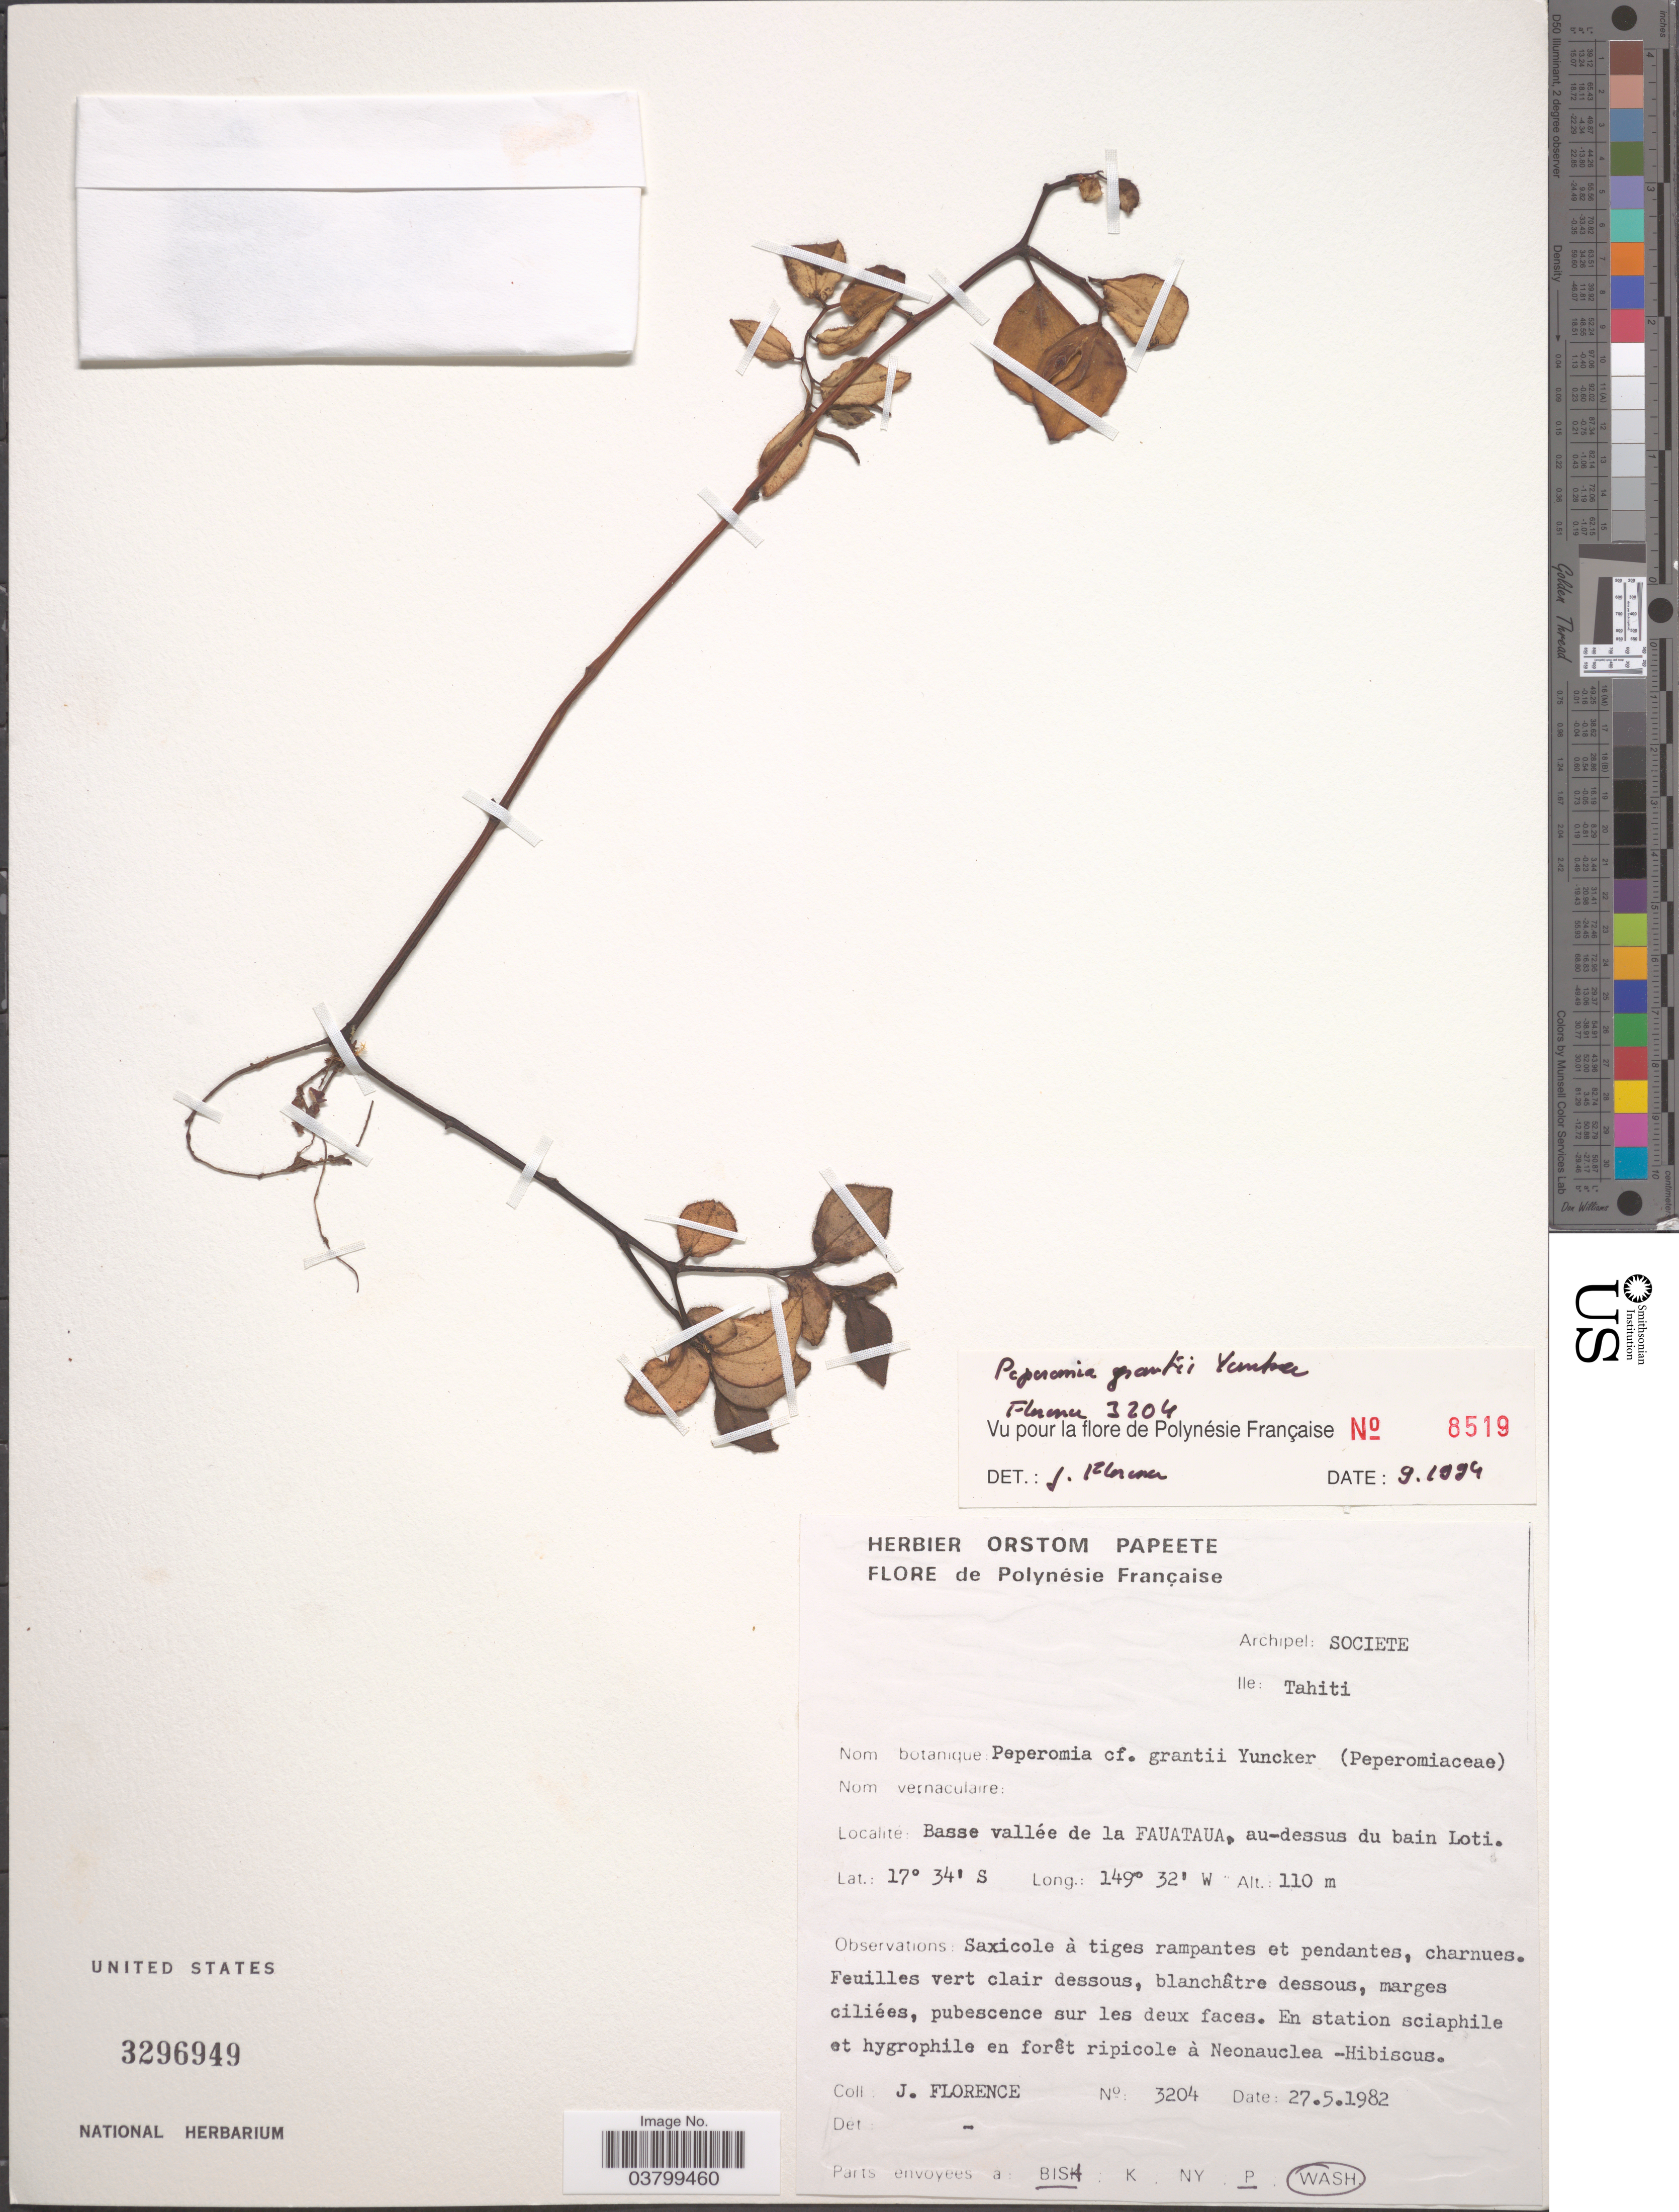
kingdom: Plantae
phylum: Tracheophyta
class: Magnoliopsida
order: Piperales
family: Piperaceae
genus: Peperomia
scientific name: Peperomia grantii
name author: Yunck.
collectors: J. Florence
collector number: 3204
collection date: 1982-05-27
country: French Polynesia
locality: Archipel: Societe. Ile: Tahiti. Basse vallée de la Fauataua, au-dessus du bain Loti.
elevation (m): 110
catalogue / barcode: US 3296949